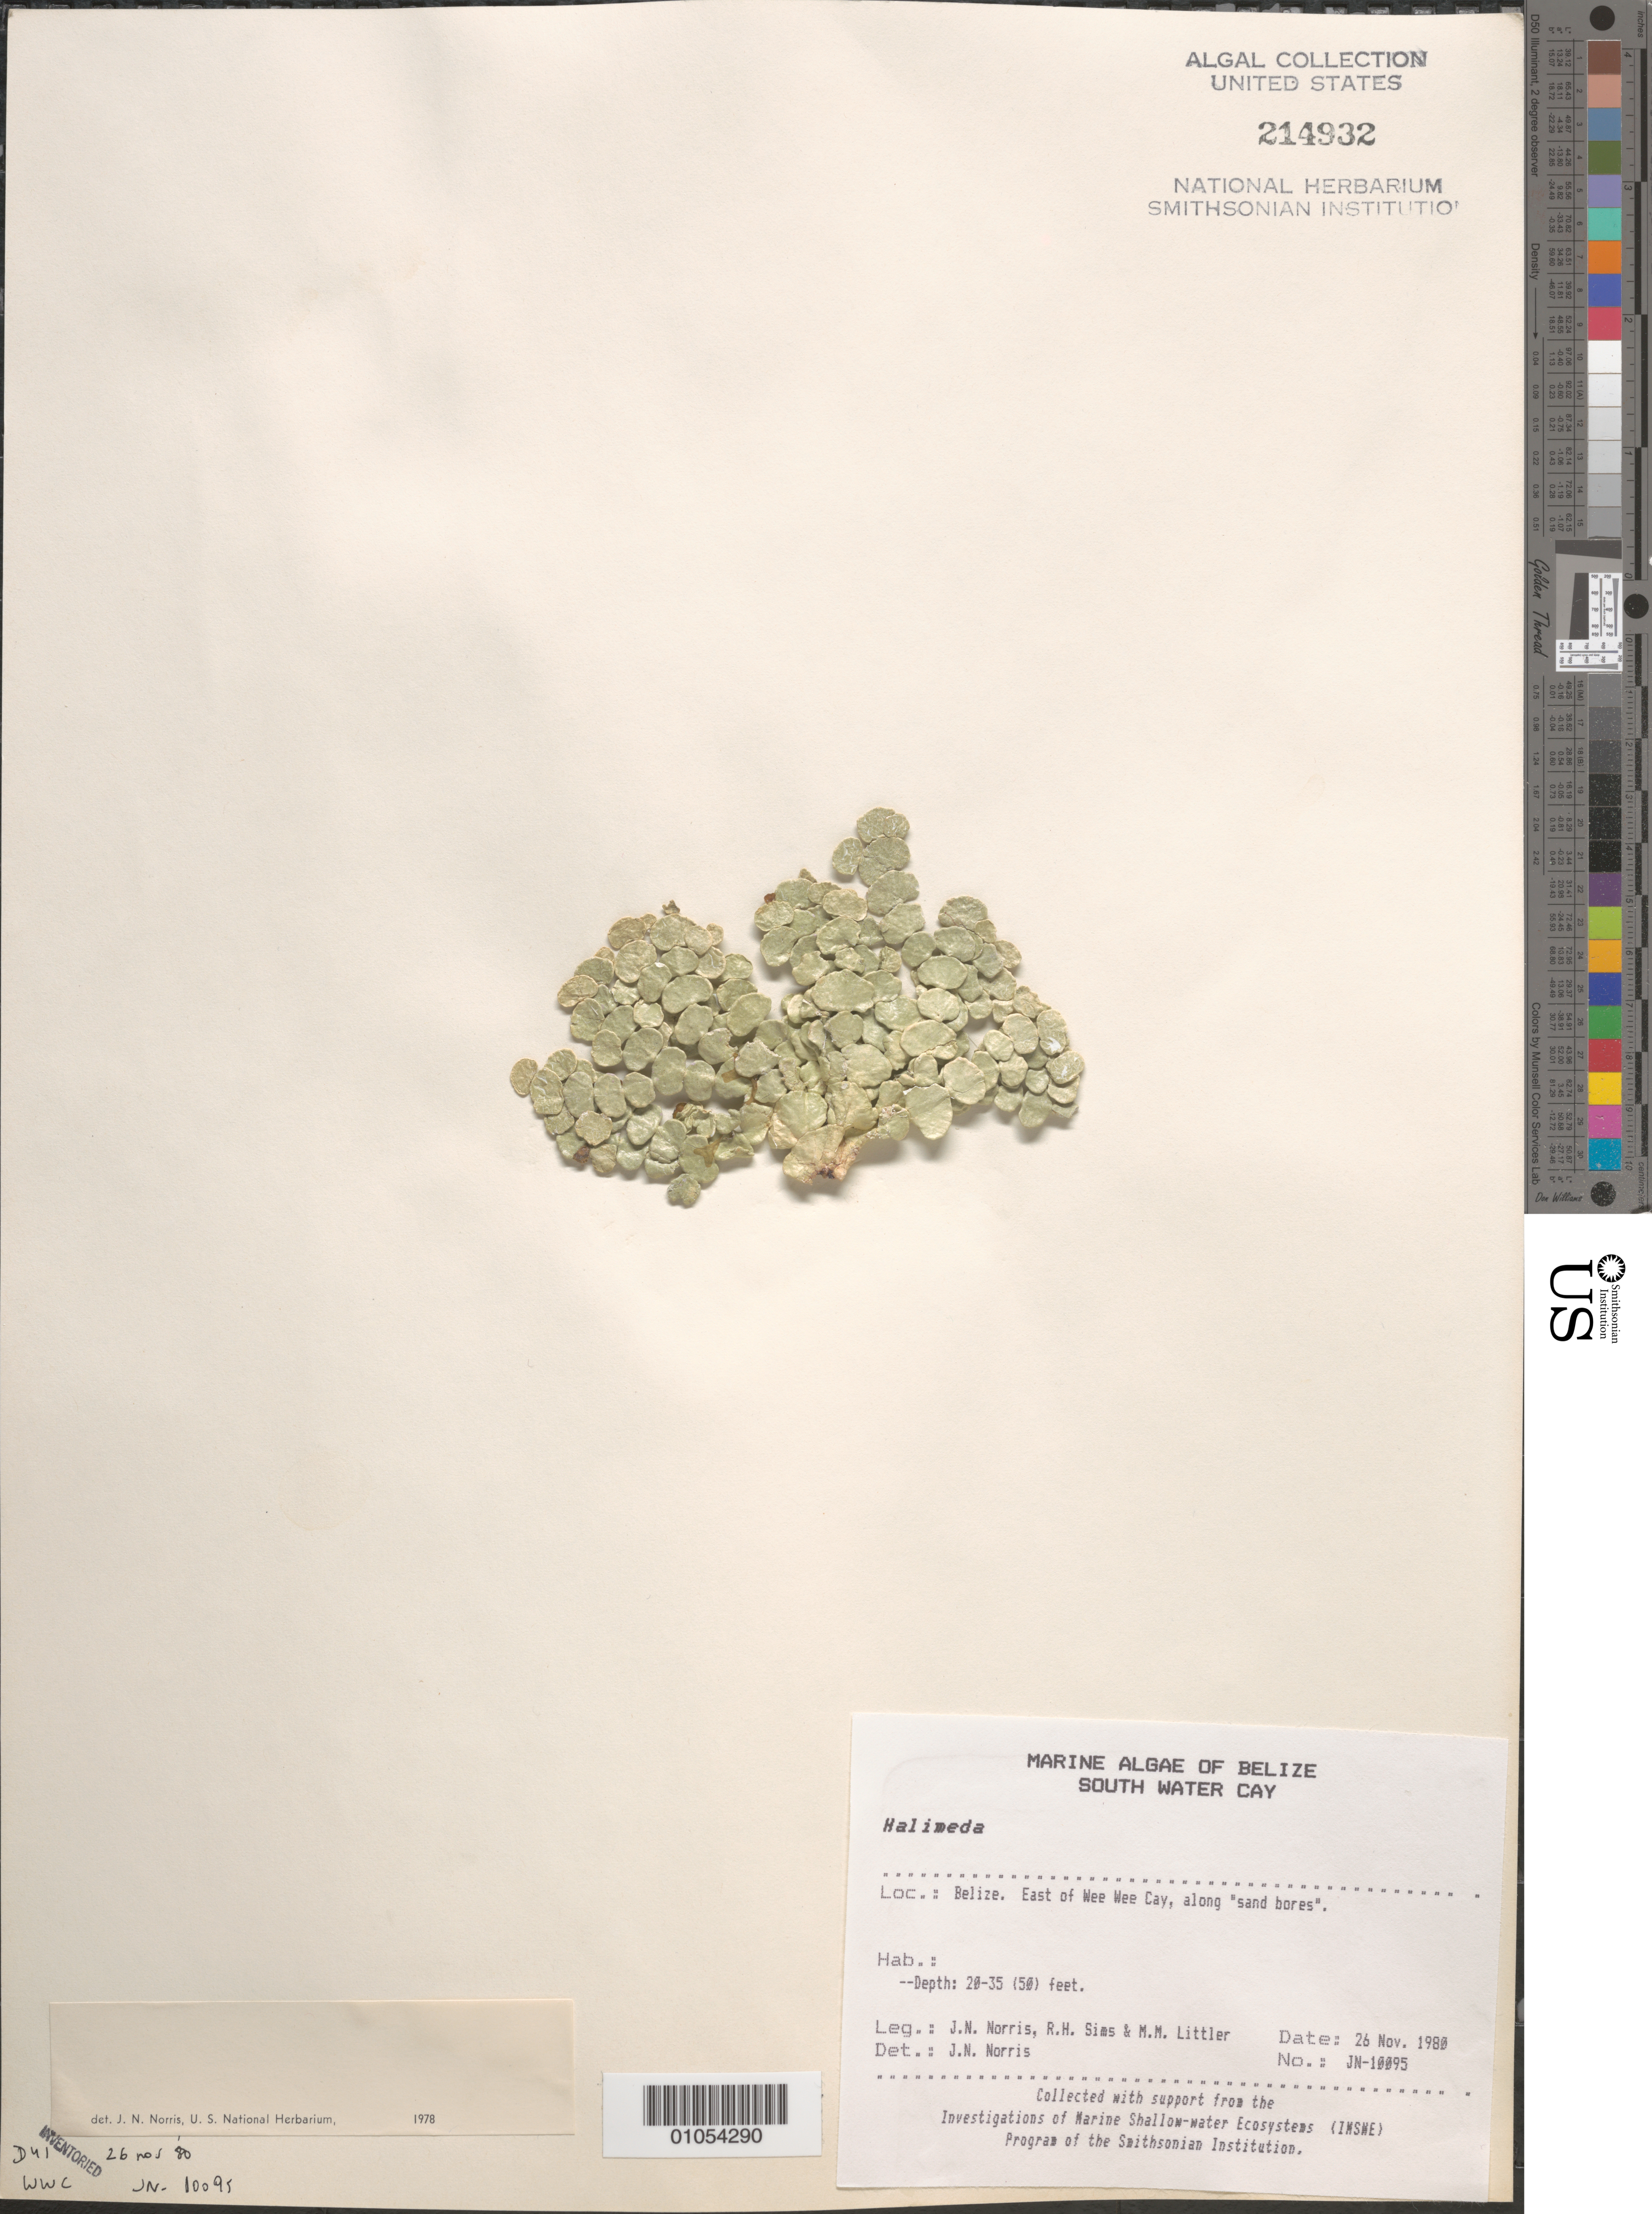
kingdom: Plantae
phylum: Chlorophyta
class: Ulvophyceae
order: Bryopsidales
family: Halimedaceae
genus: Halimeda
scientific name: Halimeda sp.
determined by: Norris, James N.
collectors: J. N. Norris, R. H. Sims & M. M. Littler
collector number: JN-10095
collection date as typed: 26 Nov 1980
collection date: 1980-11-26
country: Belize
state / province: Stann Creek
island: Wee Wee Cay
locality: East of Wee Wee Cay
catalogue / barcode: US 214932